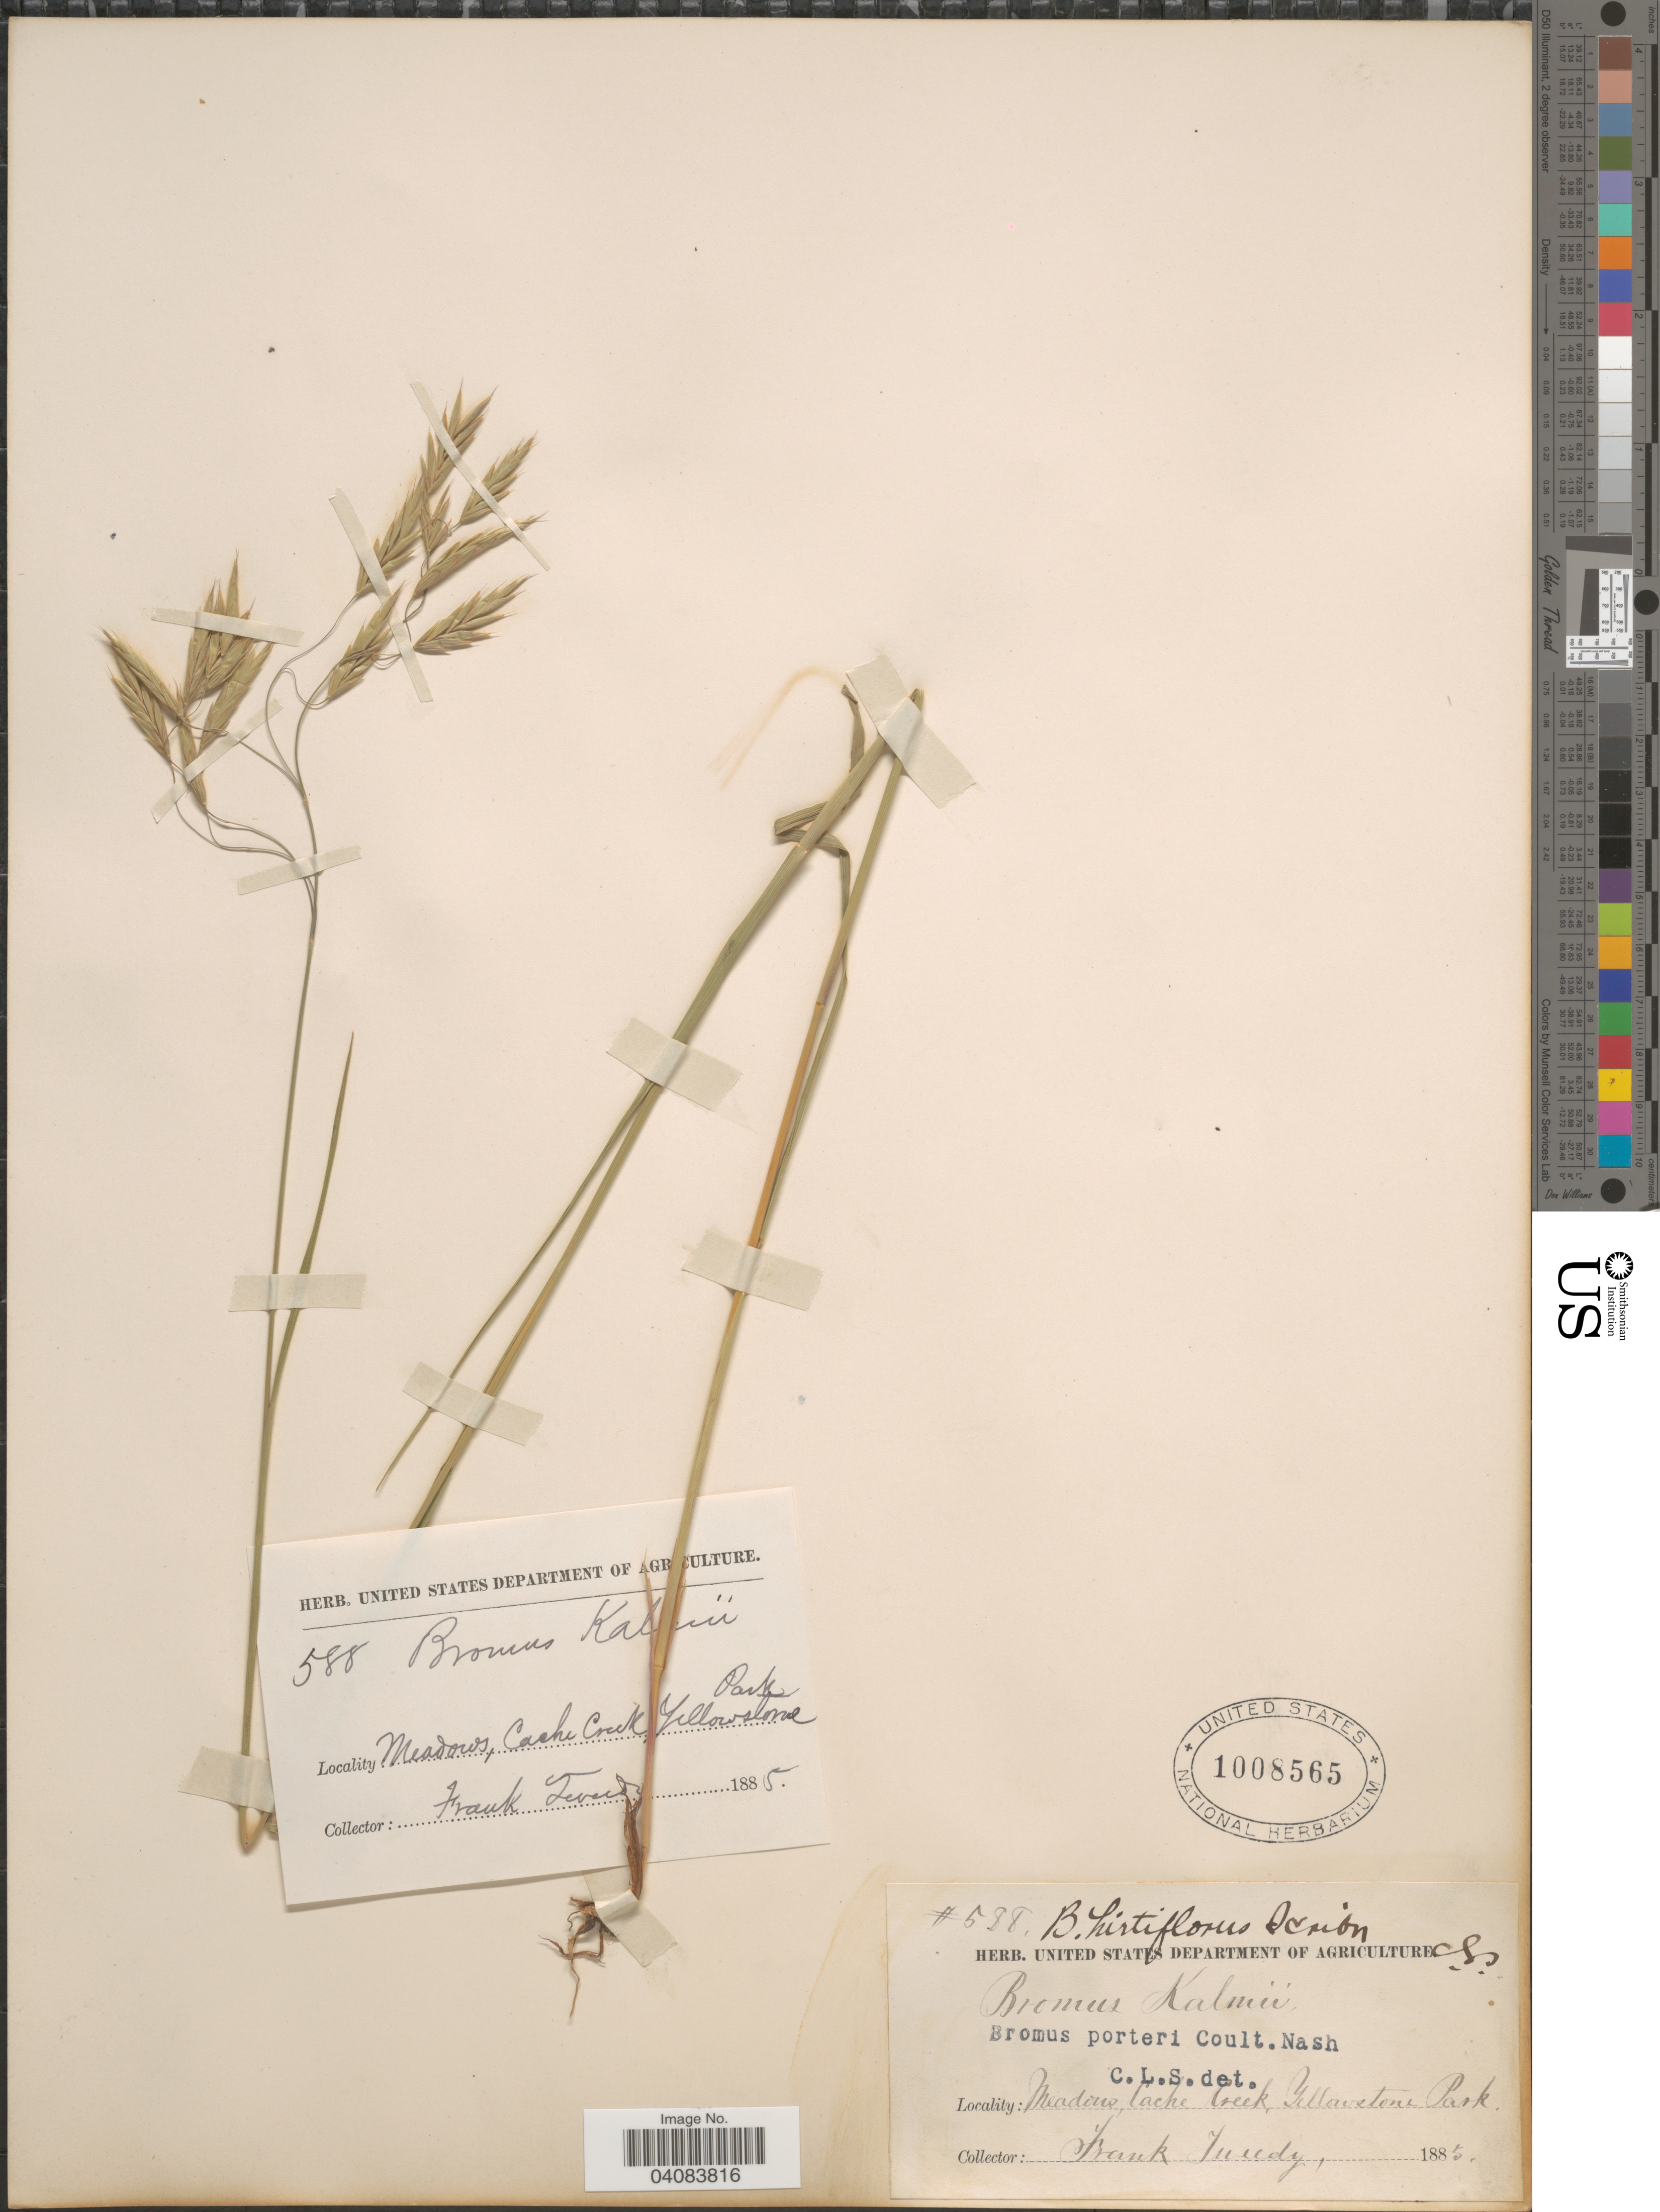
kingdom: Plantae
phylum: Tracheophyta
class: Liliopsida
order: Poales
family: Poaceae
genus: Bromus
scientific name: Bromus porteri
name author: (J.M. Coult.) Nash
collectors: F. Tweedy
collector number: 588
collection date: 1885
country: United States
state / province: Wyoming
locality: Meadows, Cache Creek, Yellowstone Park.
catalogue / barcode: US 1008565